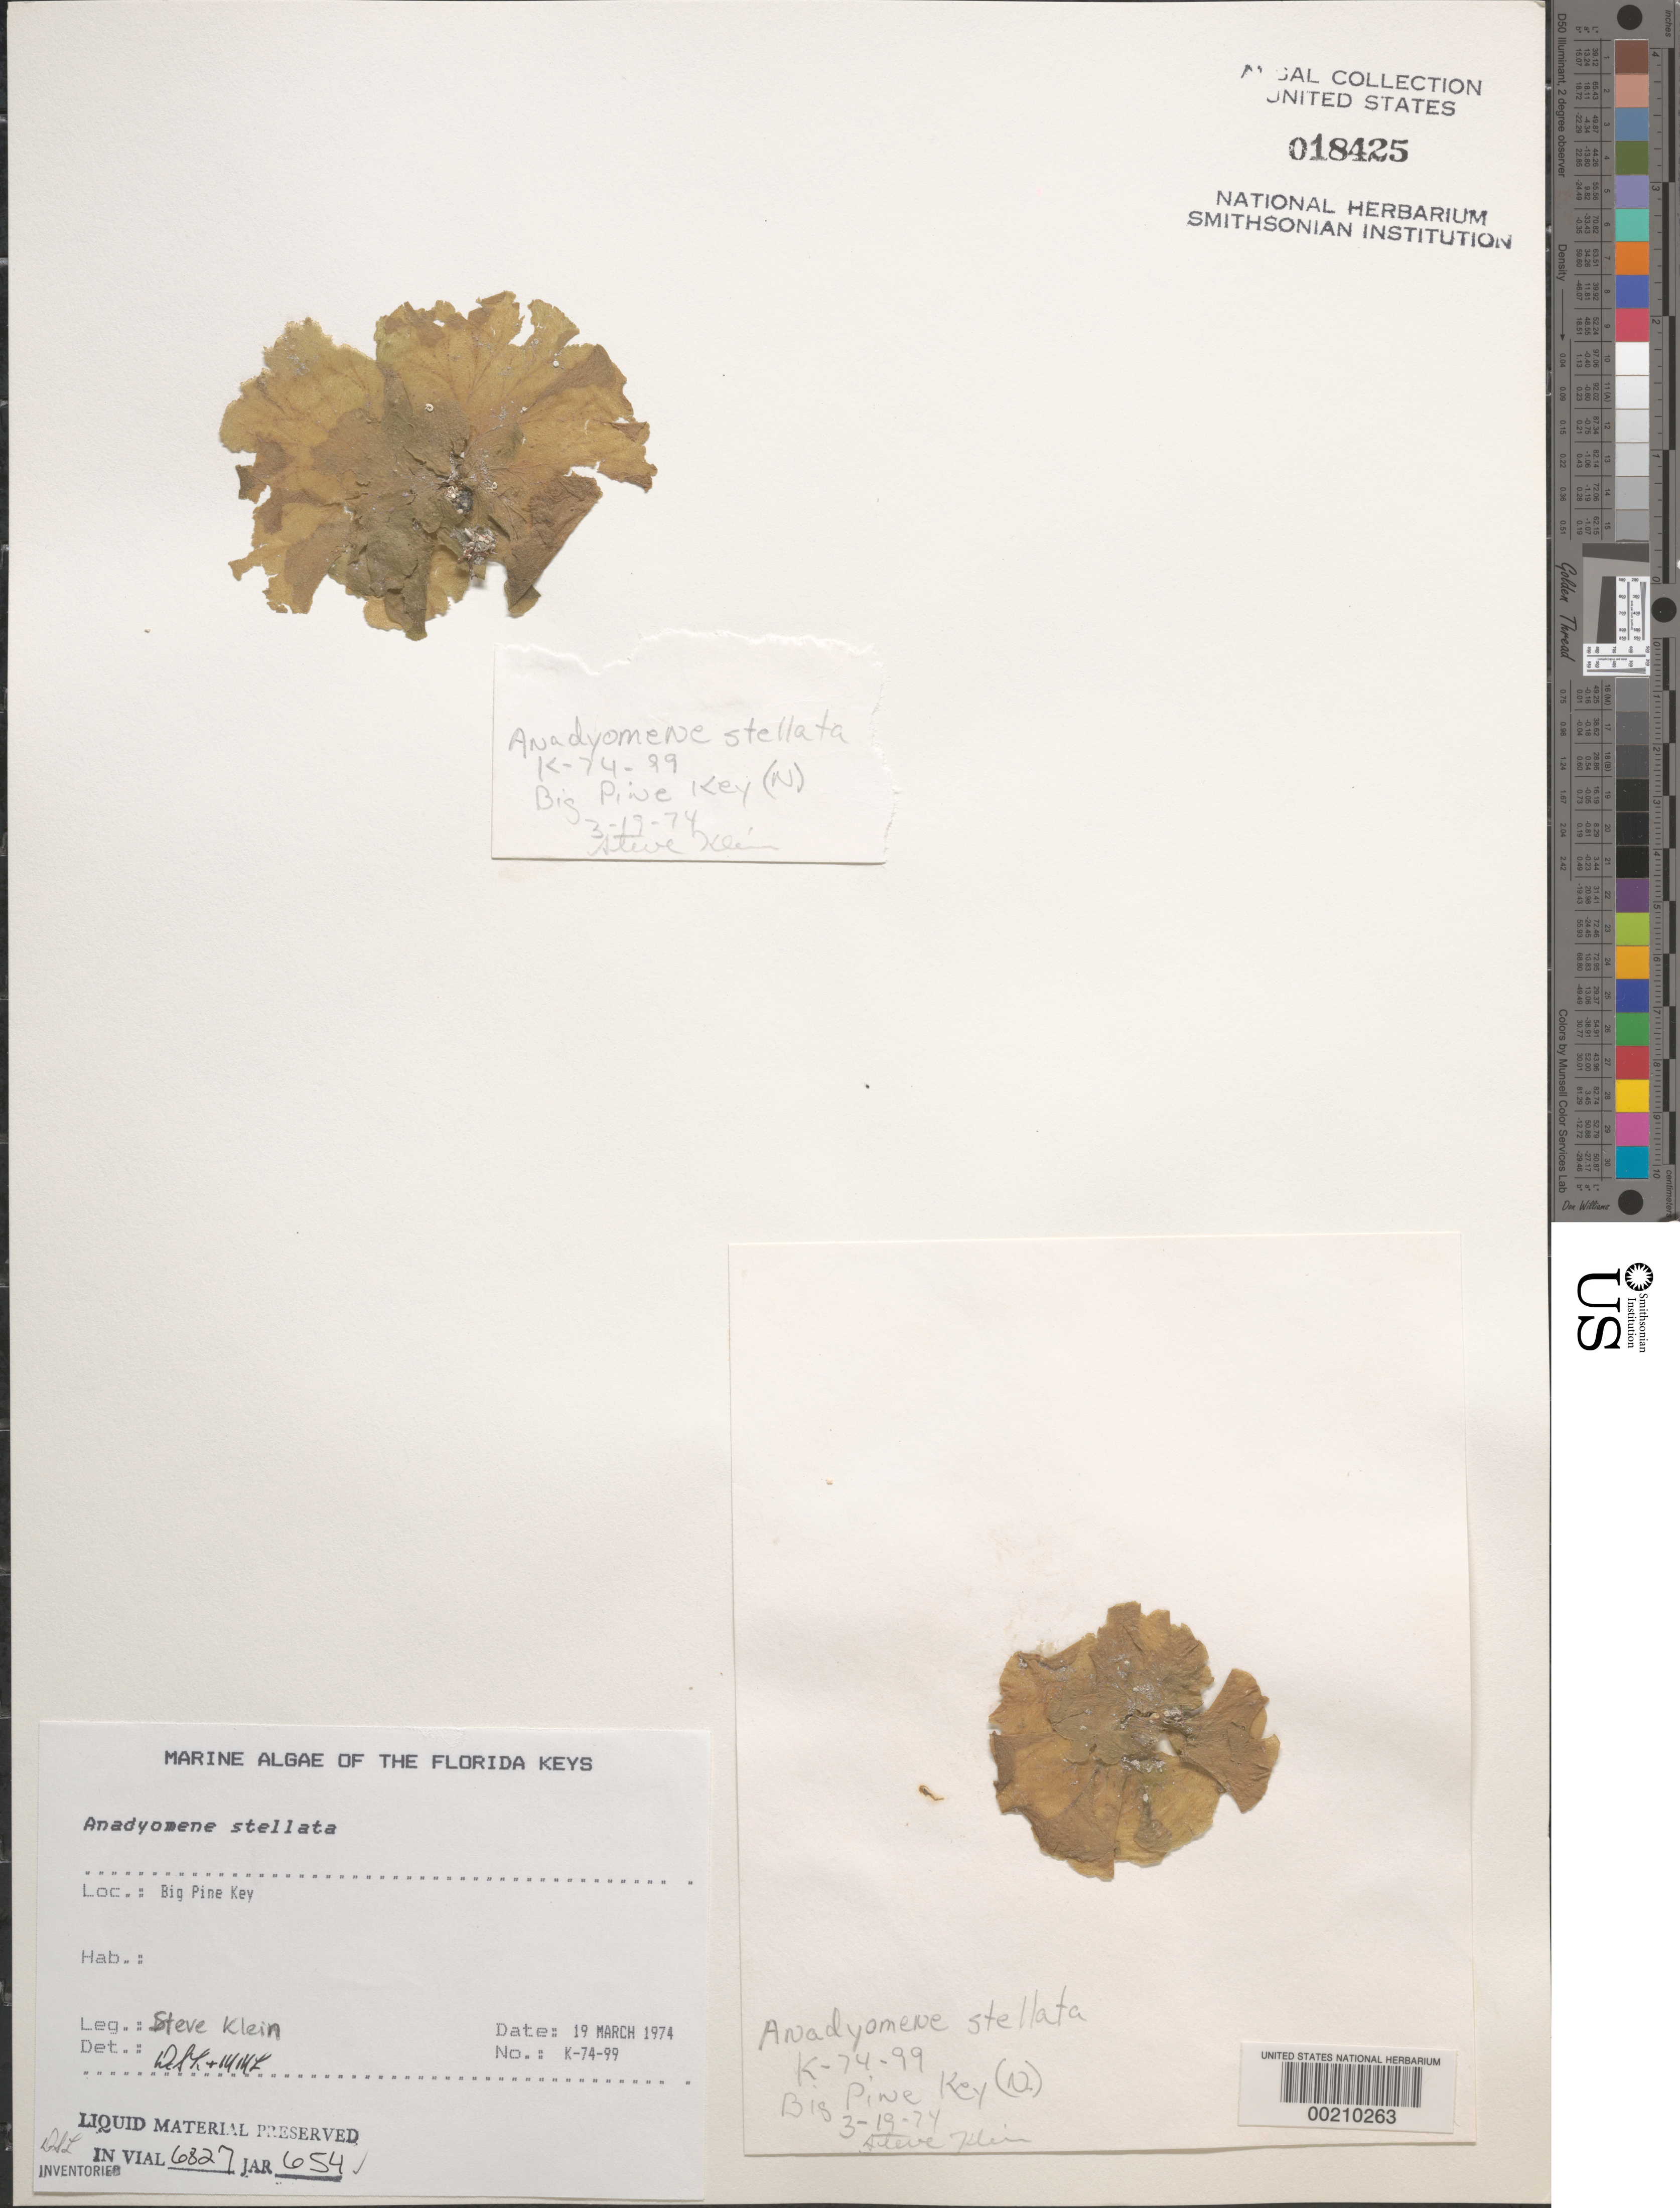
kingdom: Plantae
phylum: Chlorophyta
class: Ulvophyceae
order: Cladophorales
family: Anadyomenaceae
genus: Anadyomene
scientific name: Anadyomene stellata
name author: (Wulfen) C. Agardh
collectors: S. Klein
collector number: K-74-99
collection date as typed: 19 Mar 1974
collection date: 1974-03-19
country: United States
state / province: Florida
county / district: Monroe County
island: Big Pine Key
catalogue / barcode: US 18425